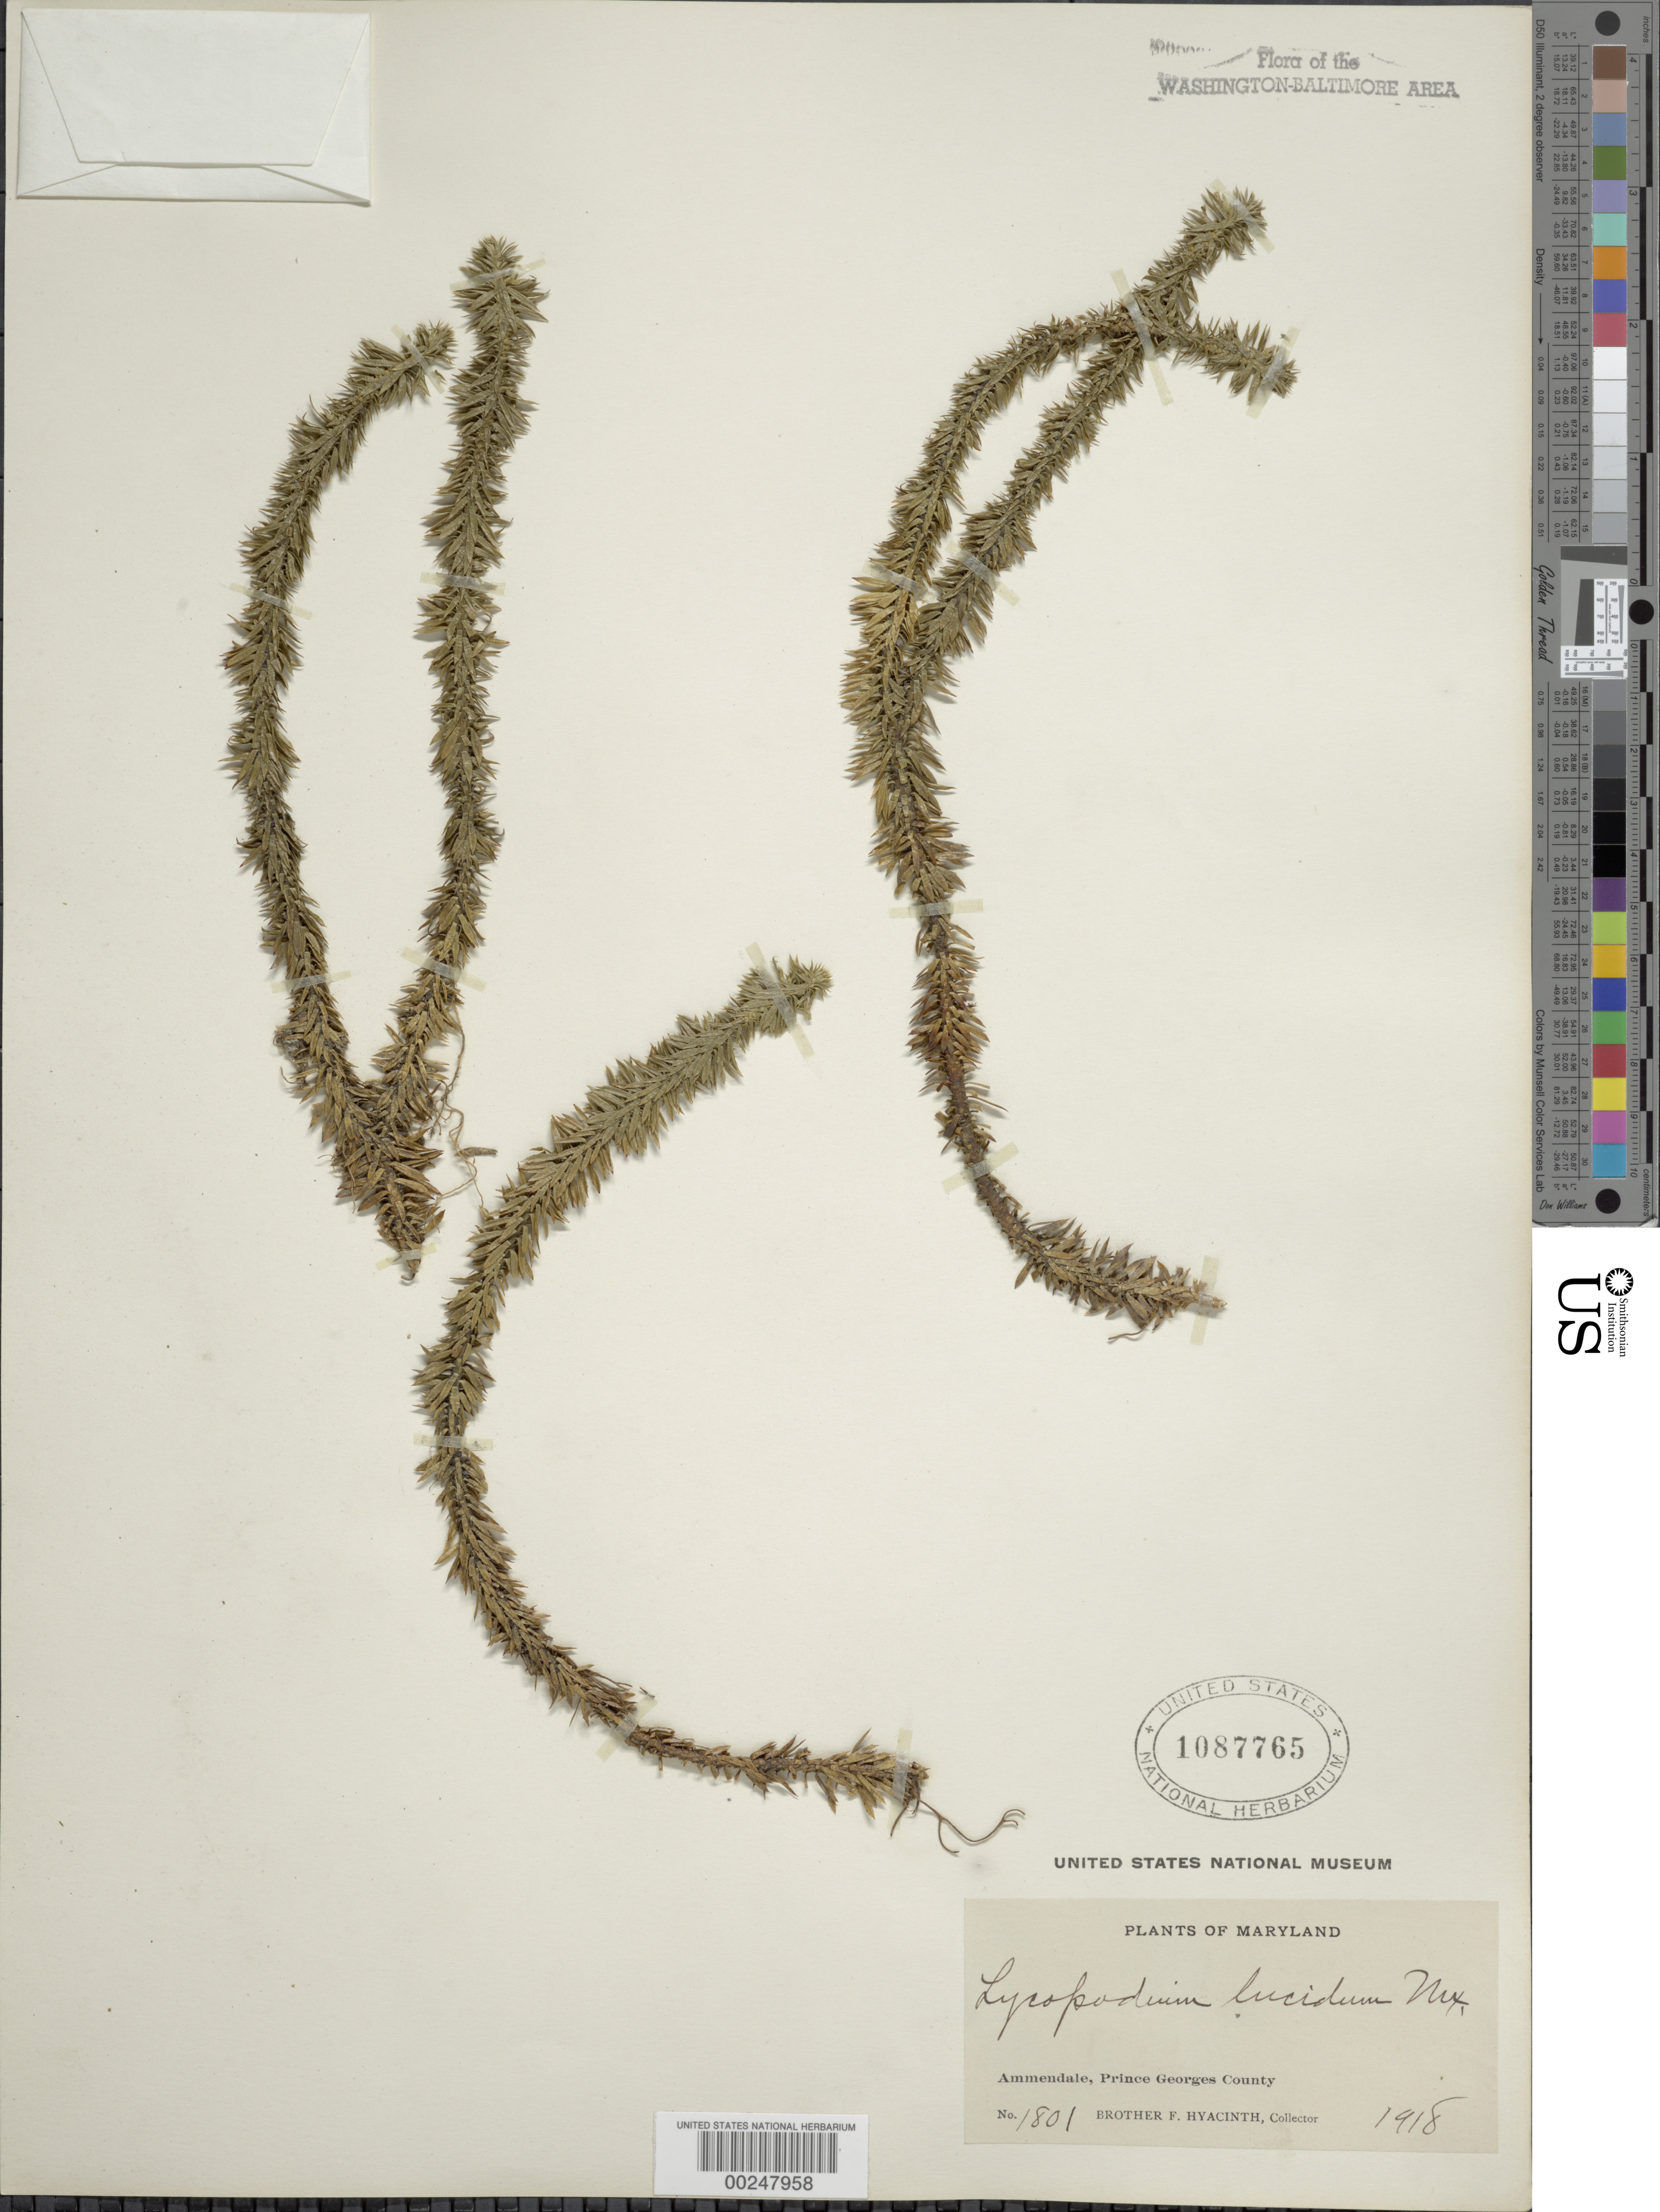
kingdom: Plantae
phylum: Tracheophyta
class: Lycopodiopsida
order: Lycopodiales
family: Lycopodiaceae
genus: Huperzia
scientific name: Huperzia lucidula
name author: (Michx.) Trevis.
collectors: F. Hyacinth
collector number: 1801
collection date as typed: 1918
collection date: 1918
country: United States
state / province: Maryland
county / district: Prince George's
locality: Ammendale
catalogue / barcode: US 1087765